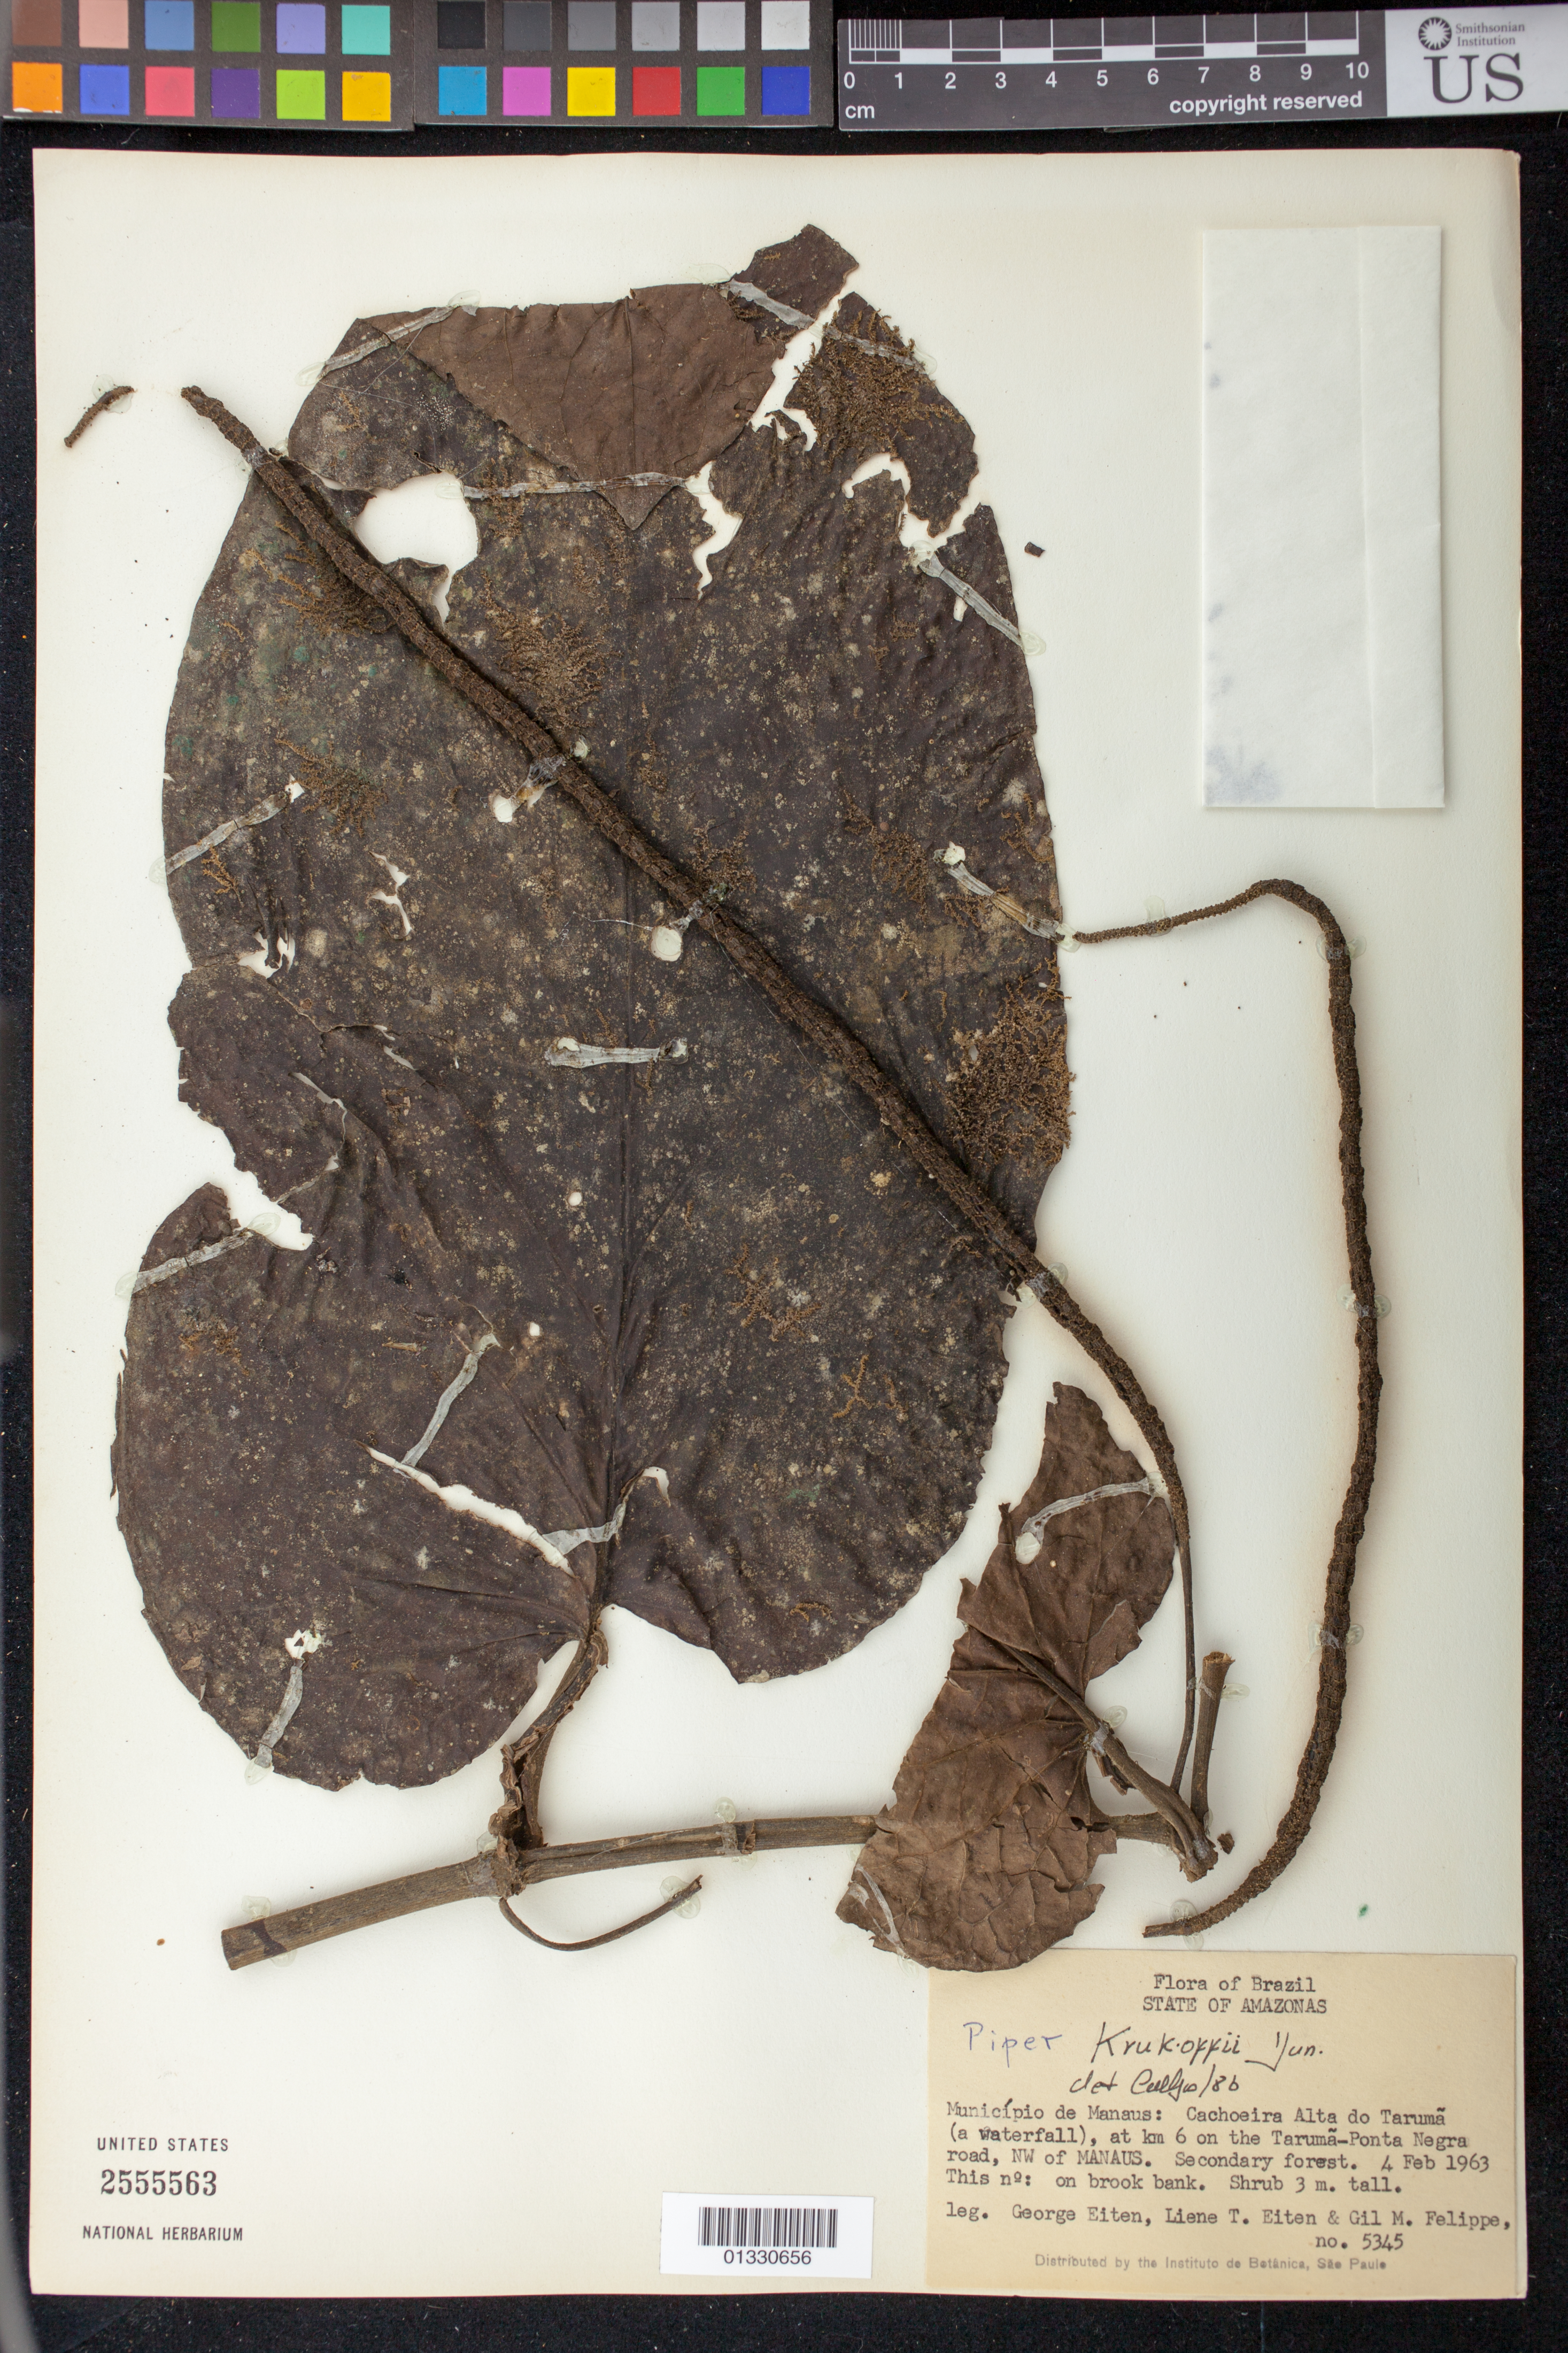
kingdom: Plantae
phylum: Tracheophyta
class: Magnoliopsida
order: Piperales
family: Piperaceae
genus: Piper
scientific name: Piper krukoffii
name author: Yunck.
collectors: G. Eiten, L. T. Eiten & G. M. Felippe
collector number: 5345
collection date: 1963-02-04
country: Brazil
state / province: Amazonas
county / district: Manaus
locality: Cachoeira Alta do Tarumã (a waterfall), at Km 6 on the Tarumã-Ponta Negra road, NW of Manaus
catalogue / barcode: US 2555563